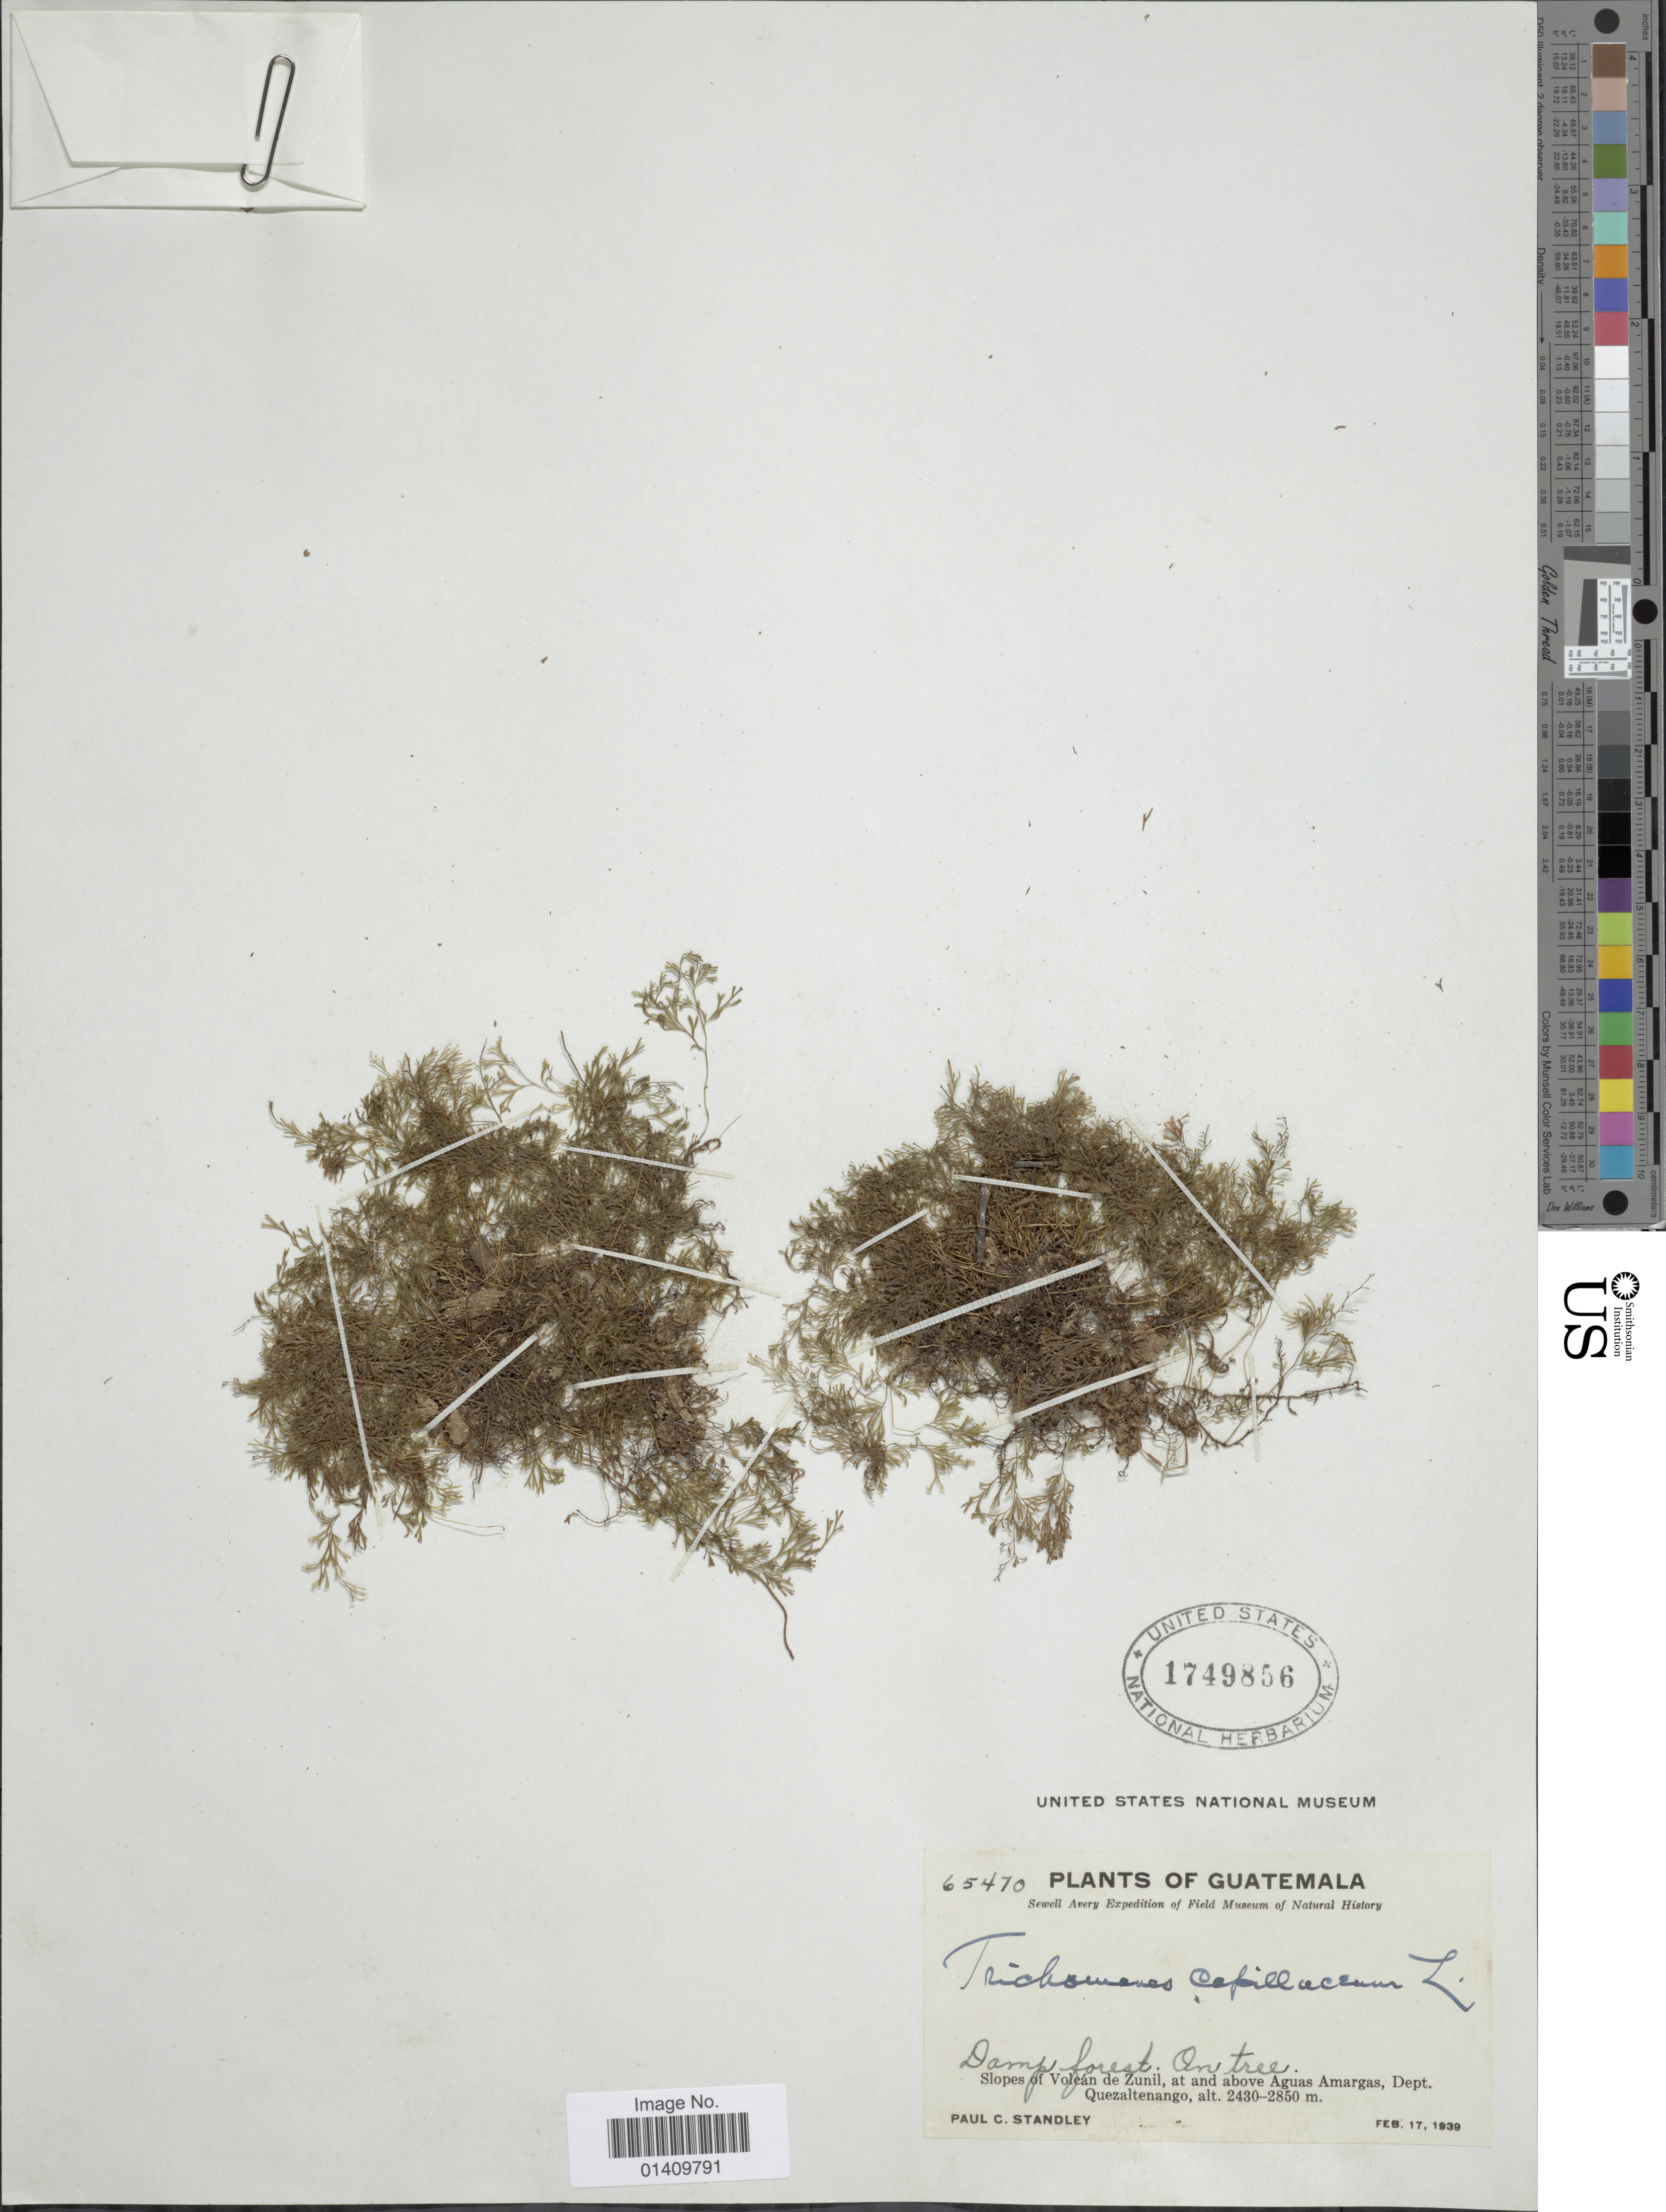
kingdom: Plantae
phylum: Tracheophyta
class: Polypodiopsida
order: Hymenophyllales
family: Hymenophyllaceae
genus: Polyphlebium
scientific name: Polyphlebium capillaceum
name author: (L.) Ebihara & Dubuisson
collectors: P. C. Standley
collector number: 65470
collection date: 1939-02-17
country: Guatemala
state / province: Quetzaltenango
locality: Slopes of Volcan de Zunil at and above Aguas Amargas dept. Quezaltenango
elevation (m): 2430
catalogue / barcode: US 1749856